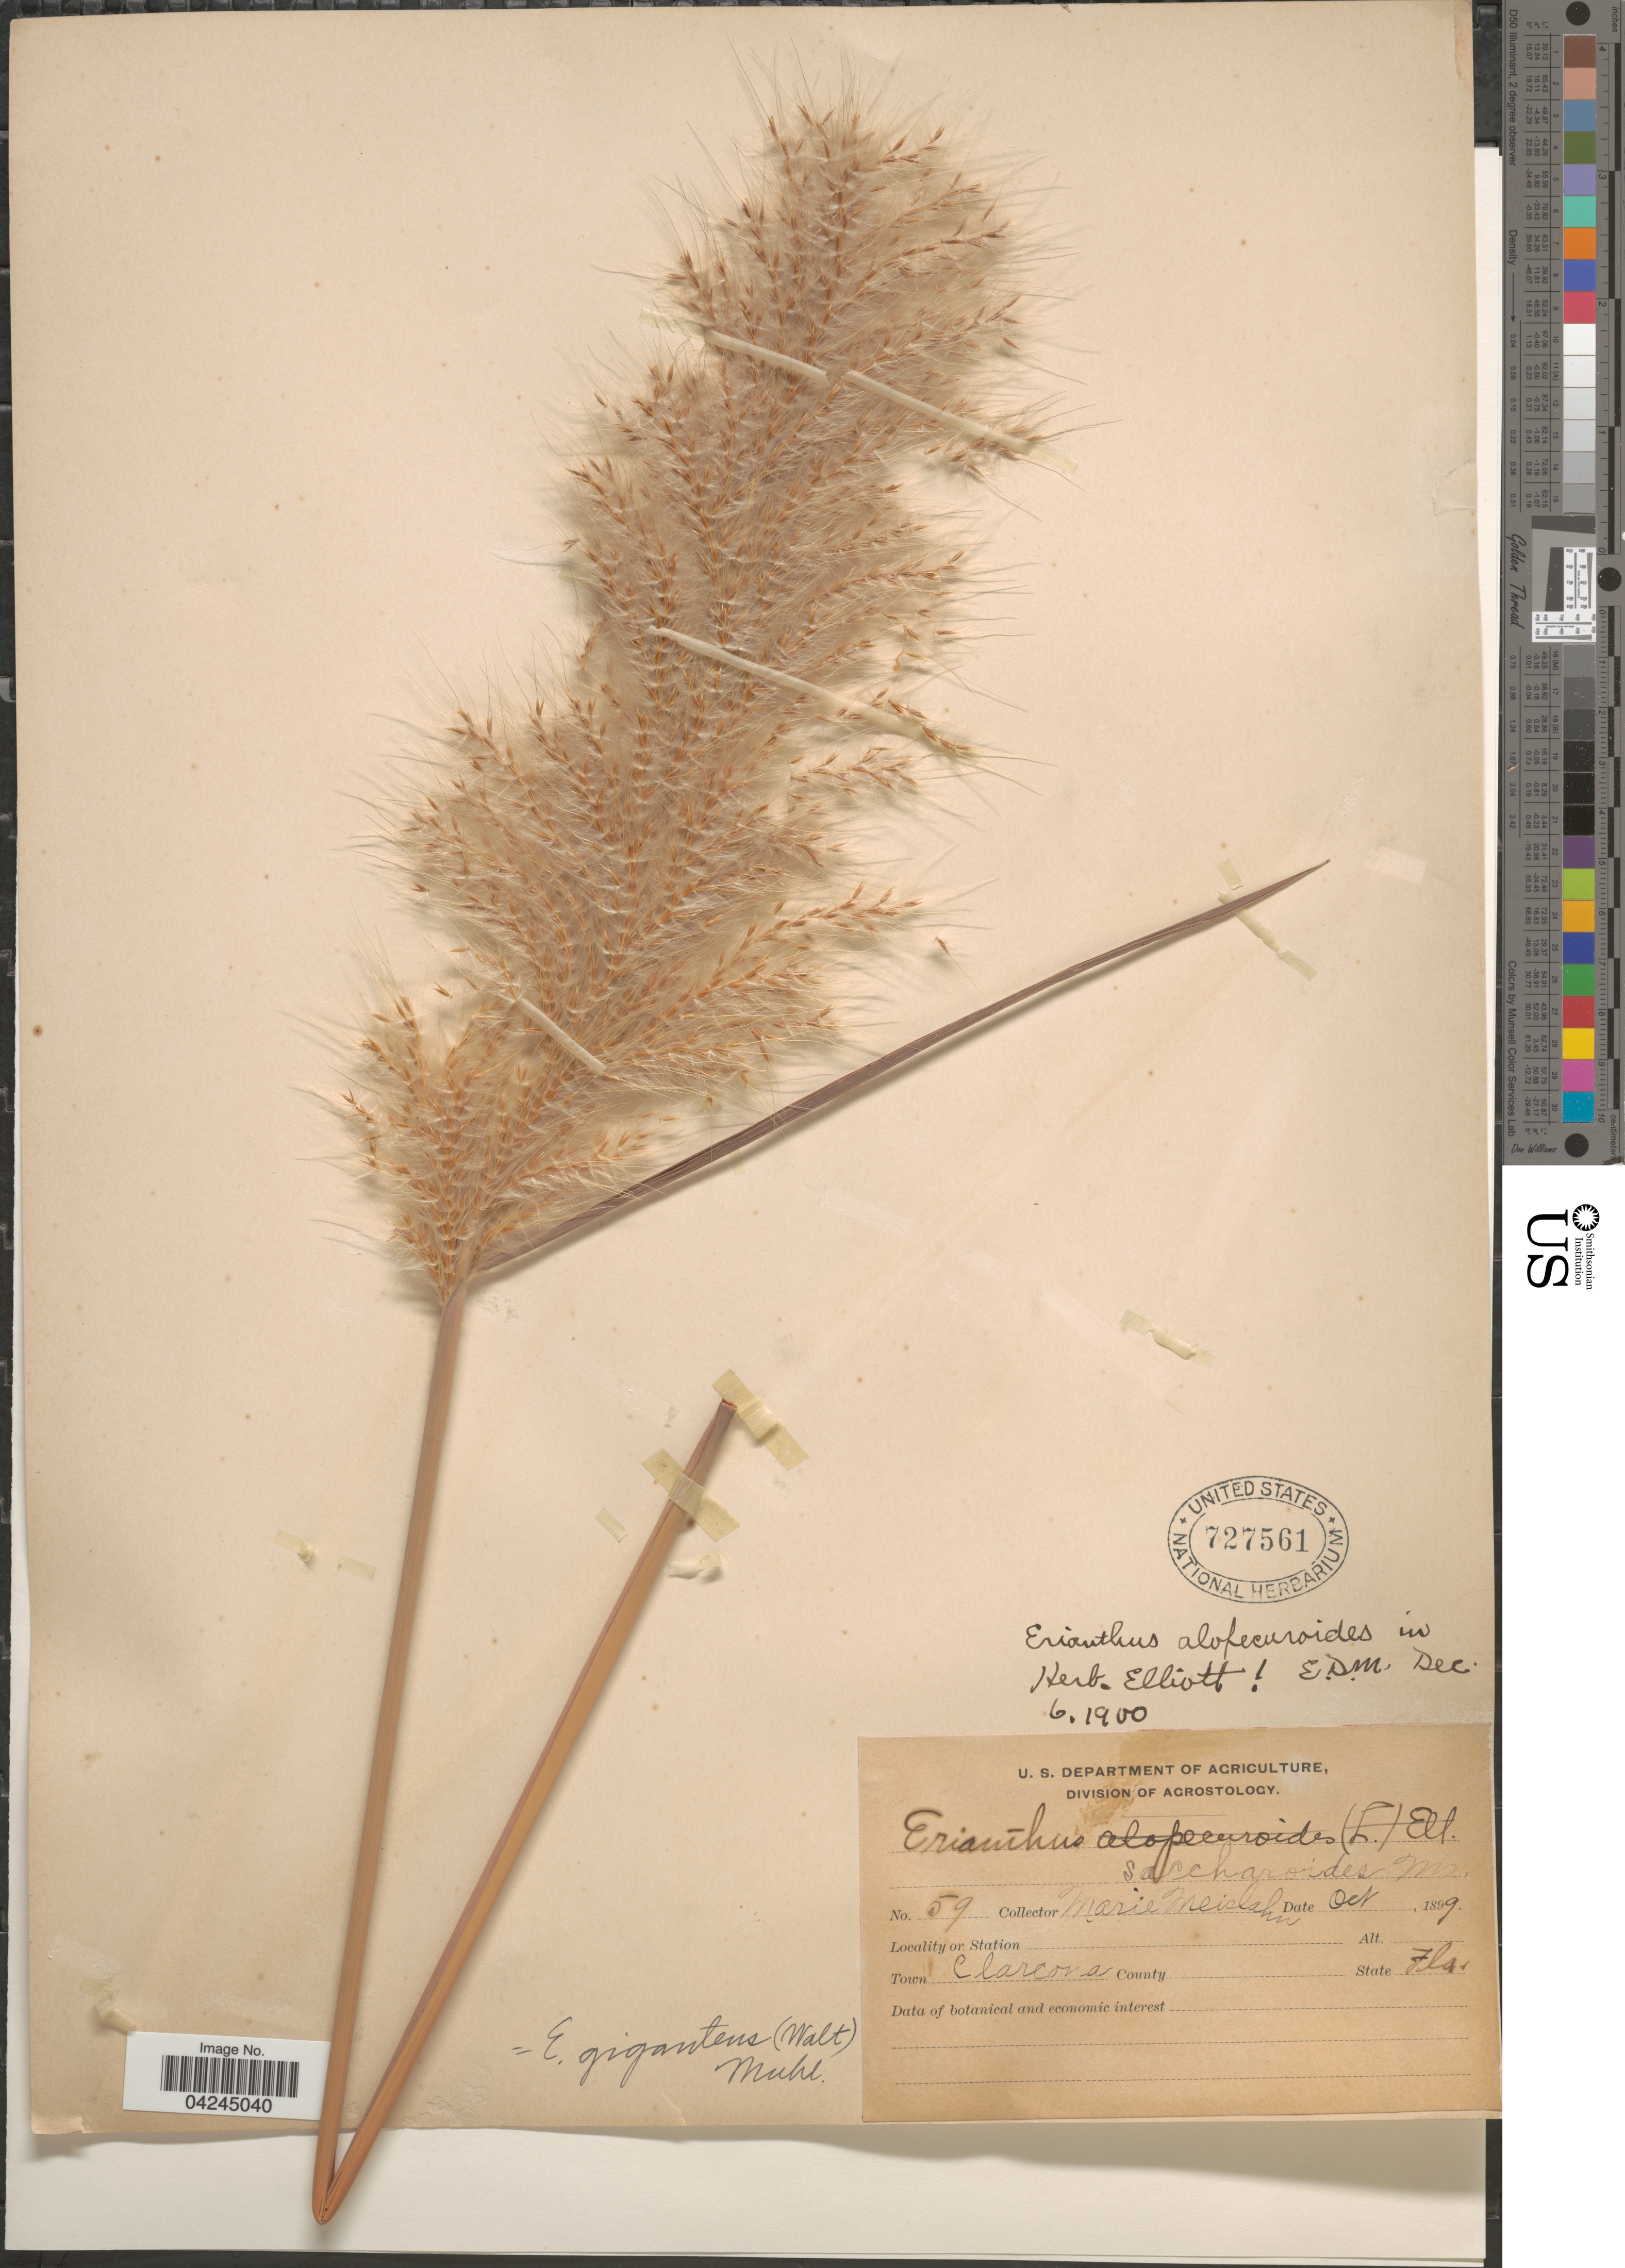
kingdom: Plantae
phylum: Tracheophyta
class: Liliopsida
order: Poales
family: Poaceae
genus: Erianthus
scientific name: Erianthus giganteus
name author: (Walter) P. Beauv.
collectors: M. Meislahn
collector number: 59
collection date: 1889-10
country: United States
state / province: Florida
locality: Town Clarcona.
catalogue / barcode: US 727561